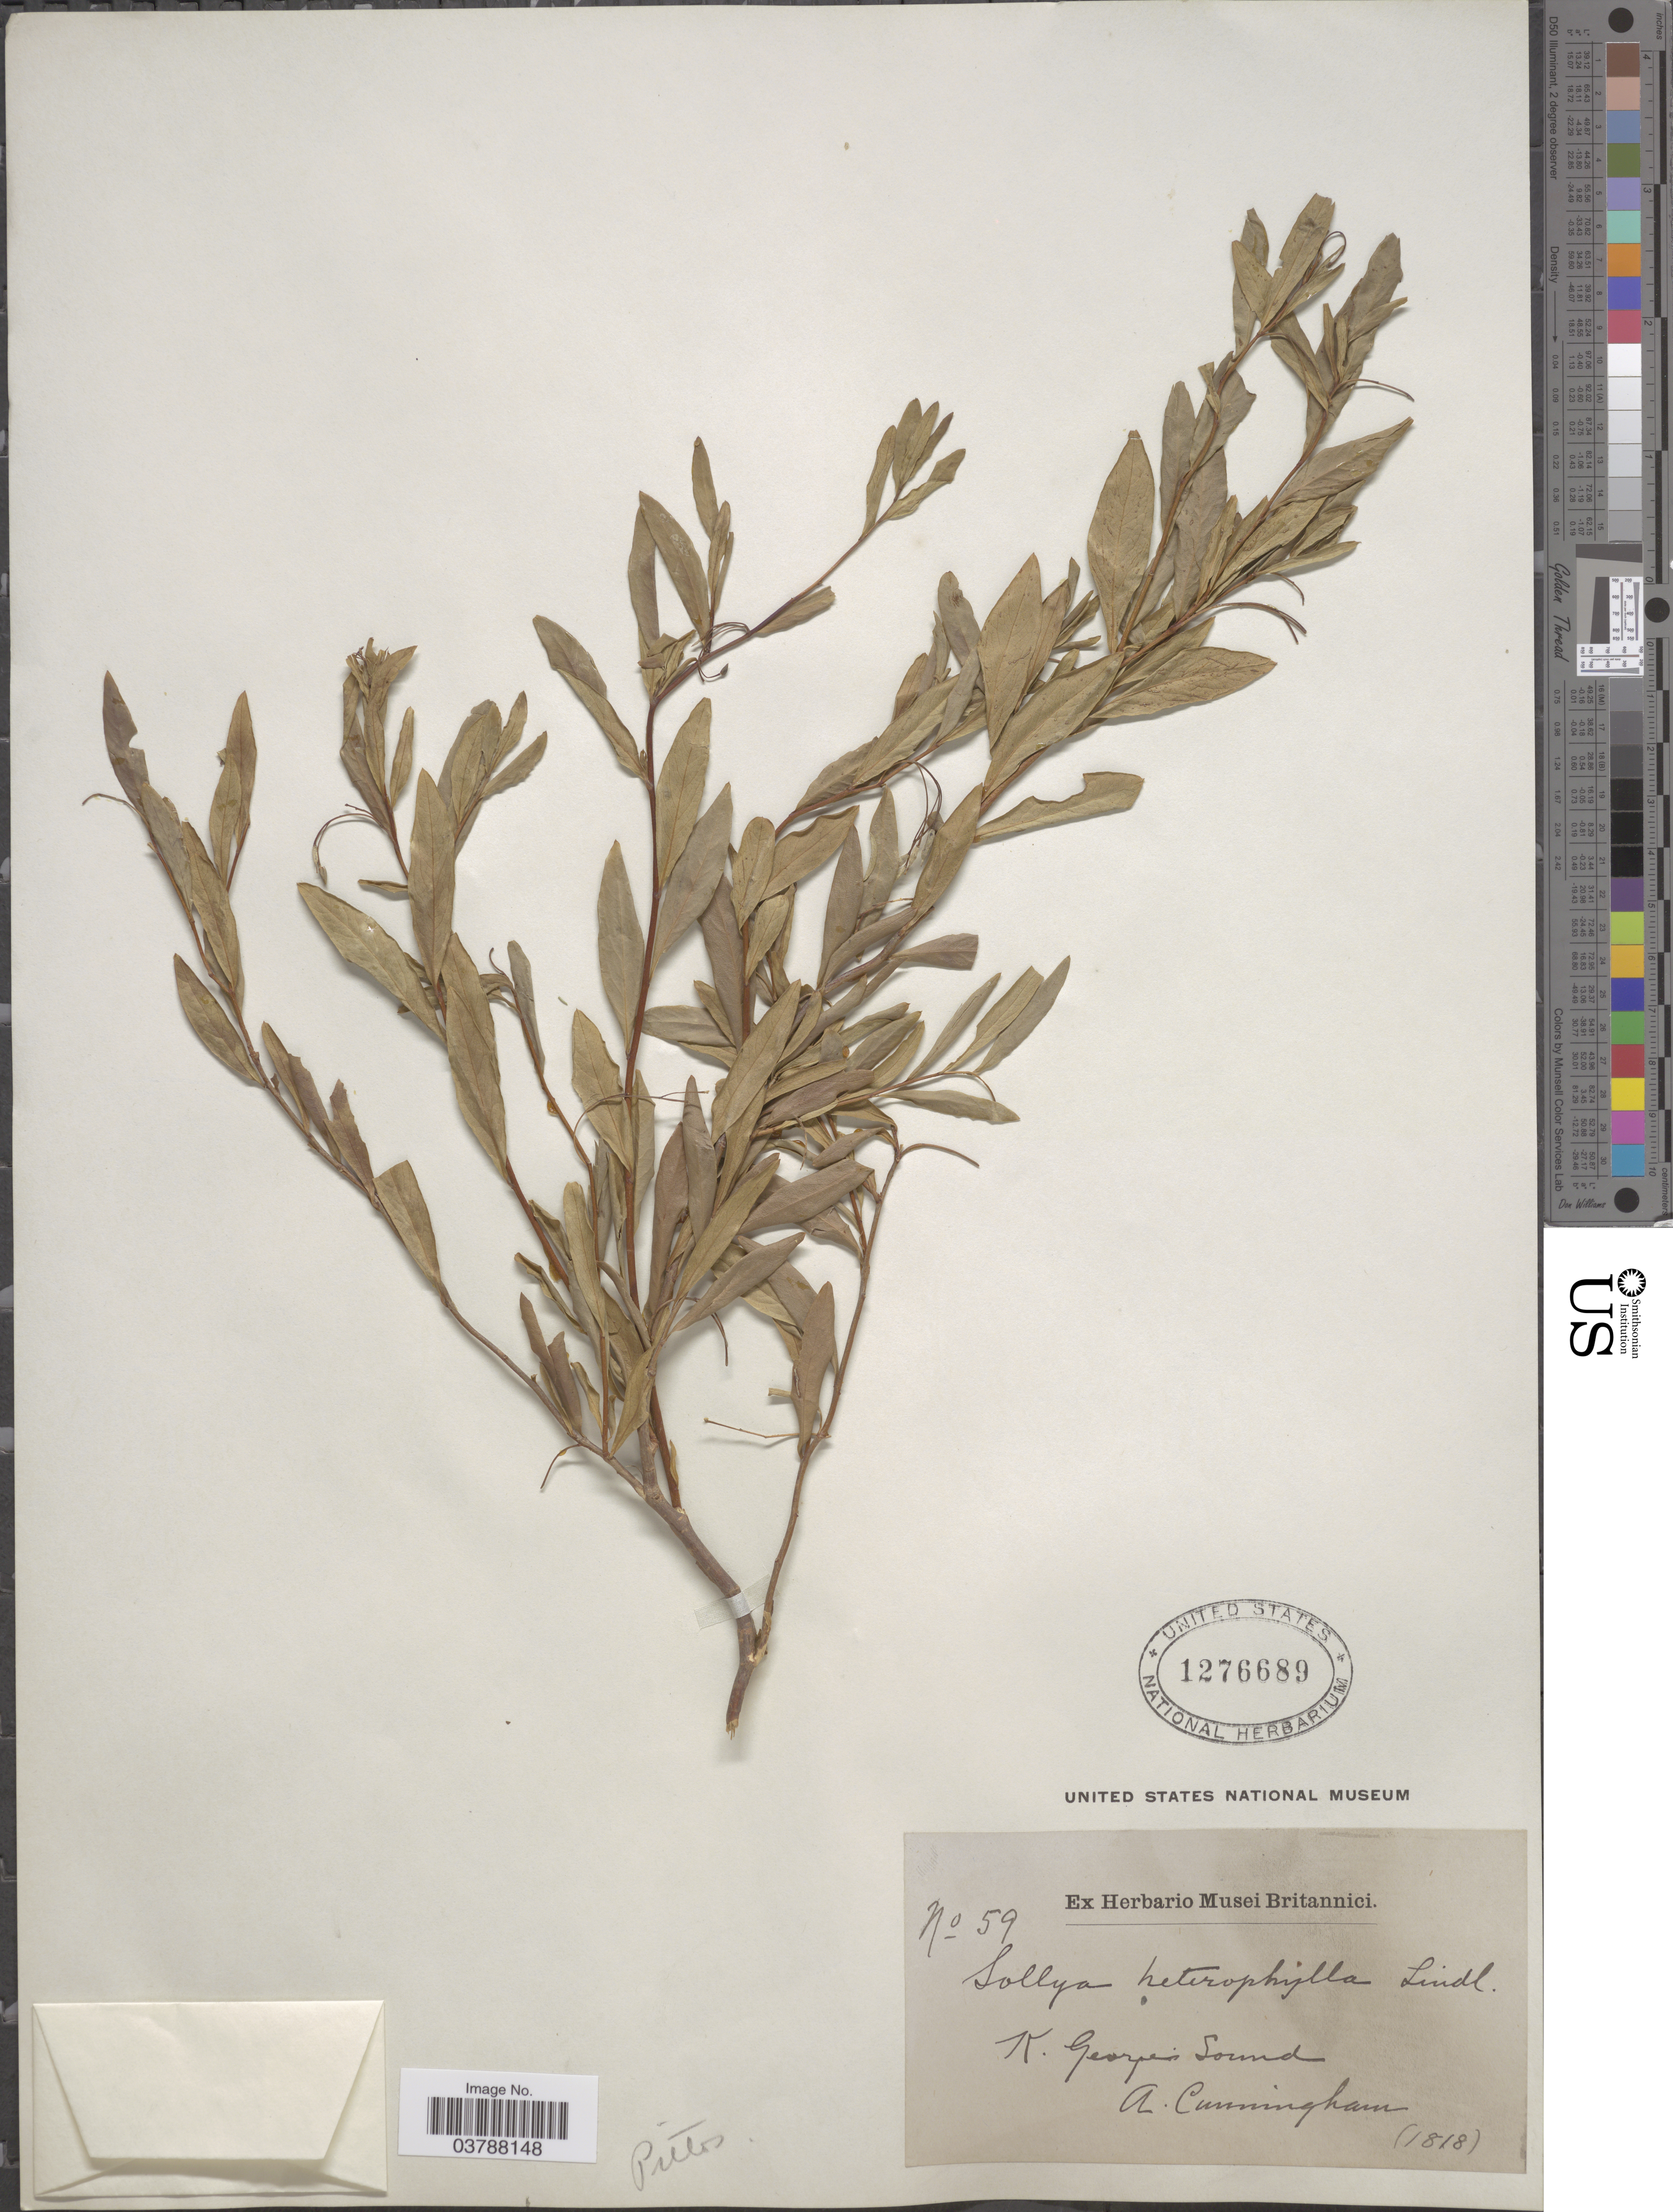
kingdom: Plantae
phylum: Tracheophyta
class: Magnoliopsida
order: Apiales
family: Pittosporaceae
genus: Sollya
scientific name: Sollya heterophylla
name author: Lindl.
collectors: A. Cunningham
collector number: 59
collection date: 1818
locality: K. George's Sound.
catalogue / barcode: US 1276689